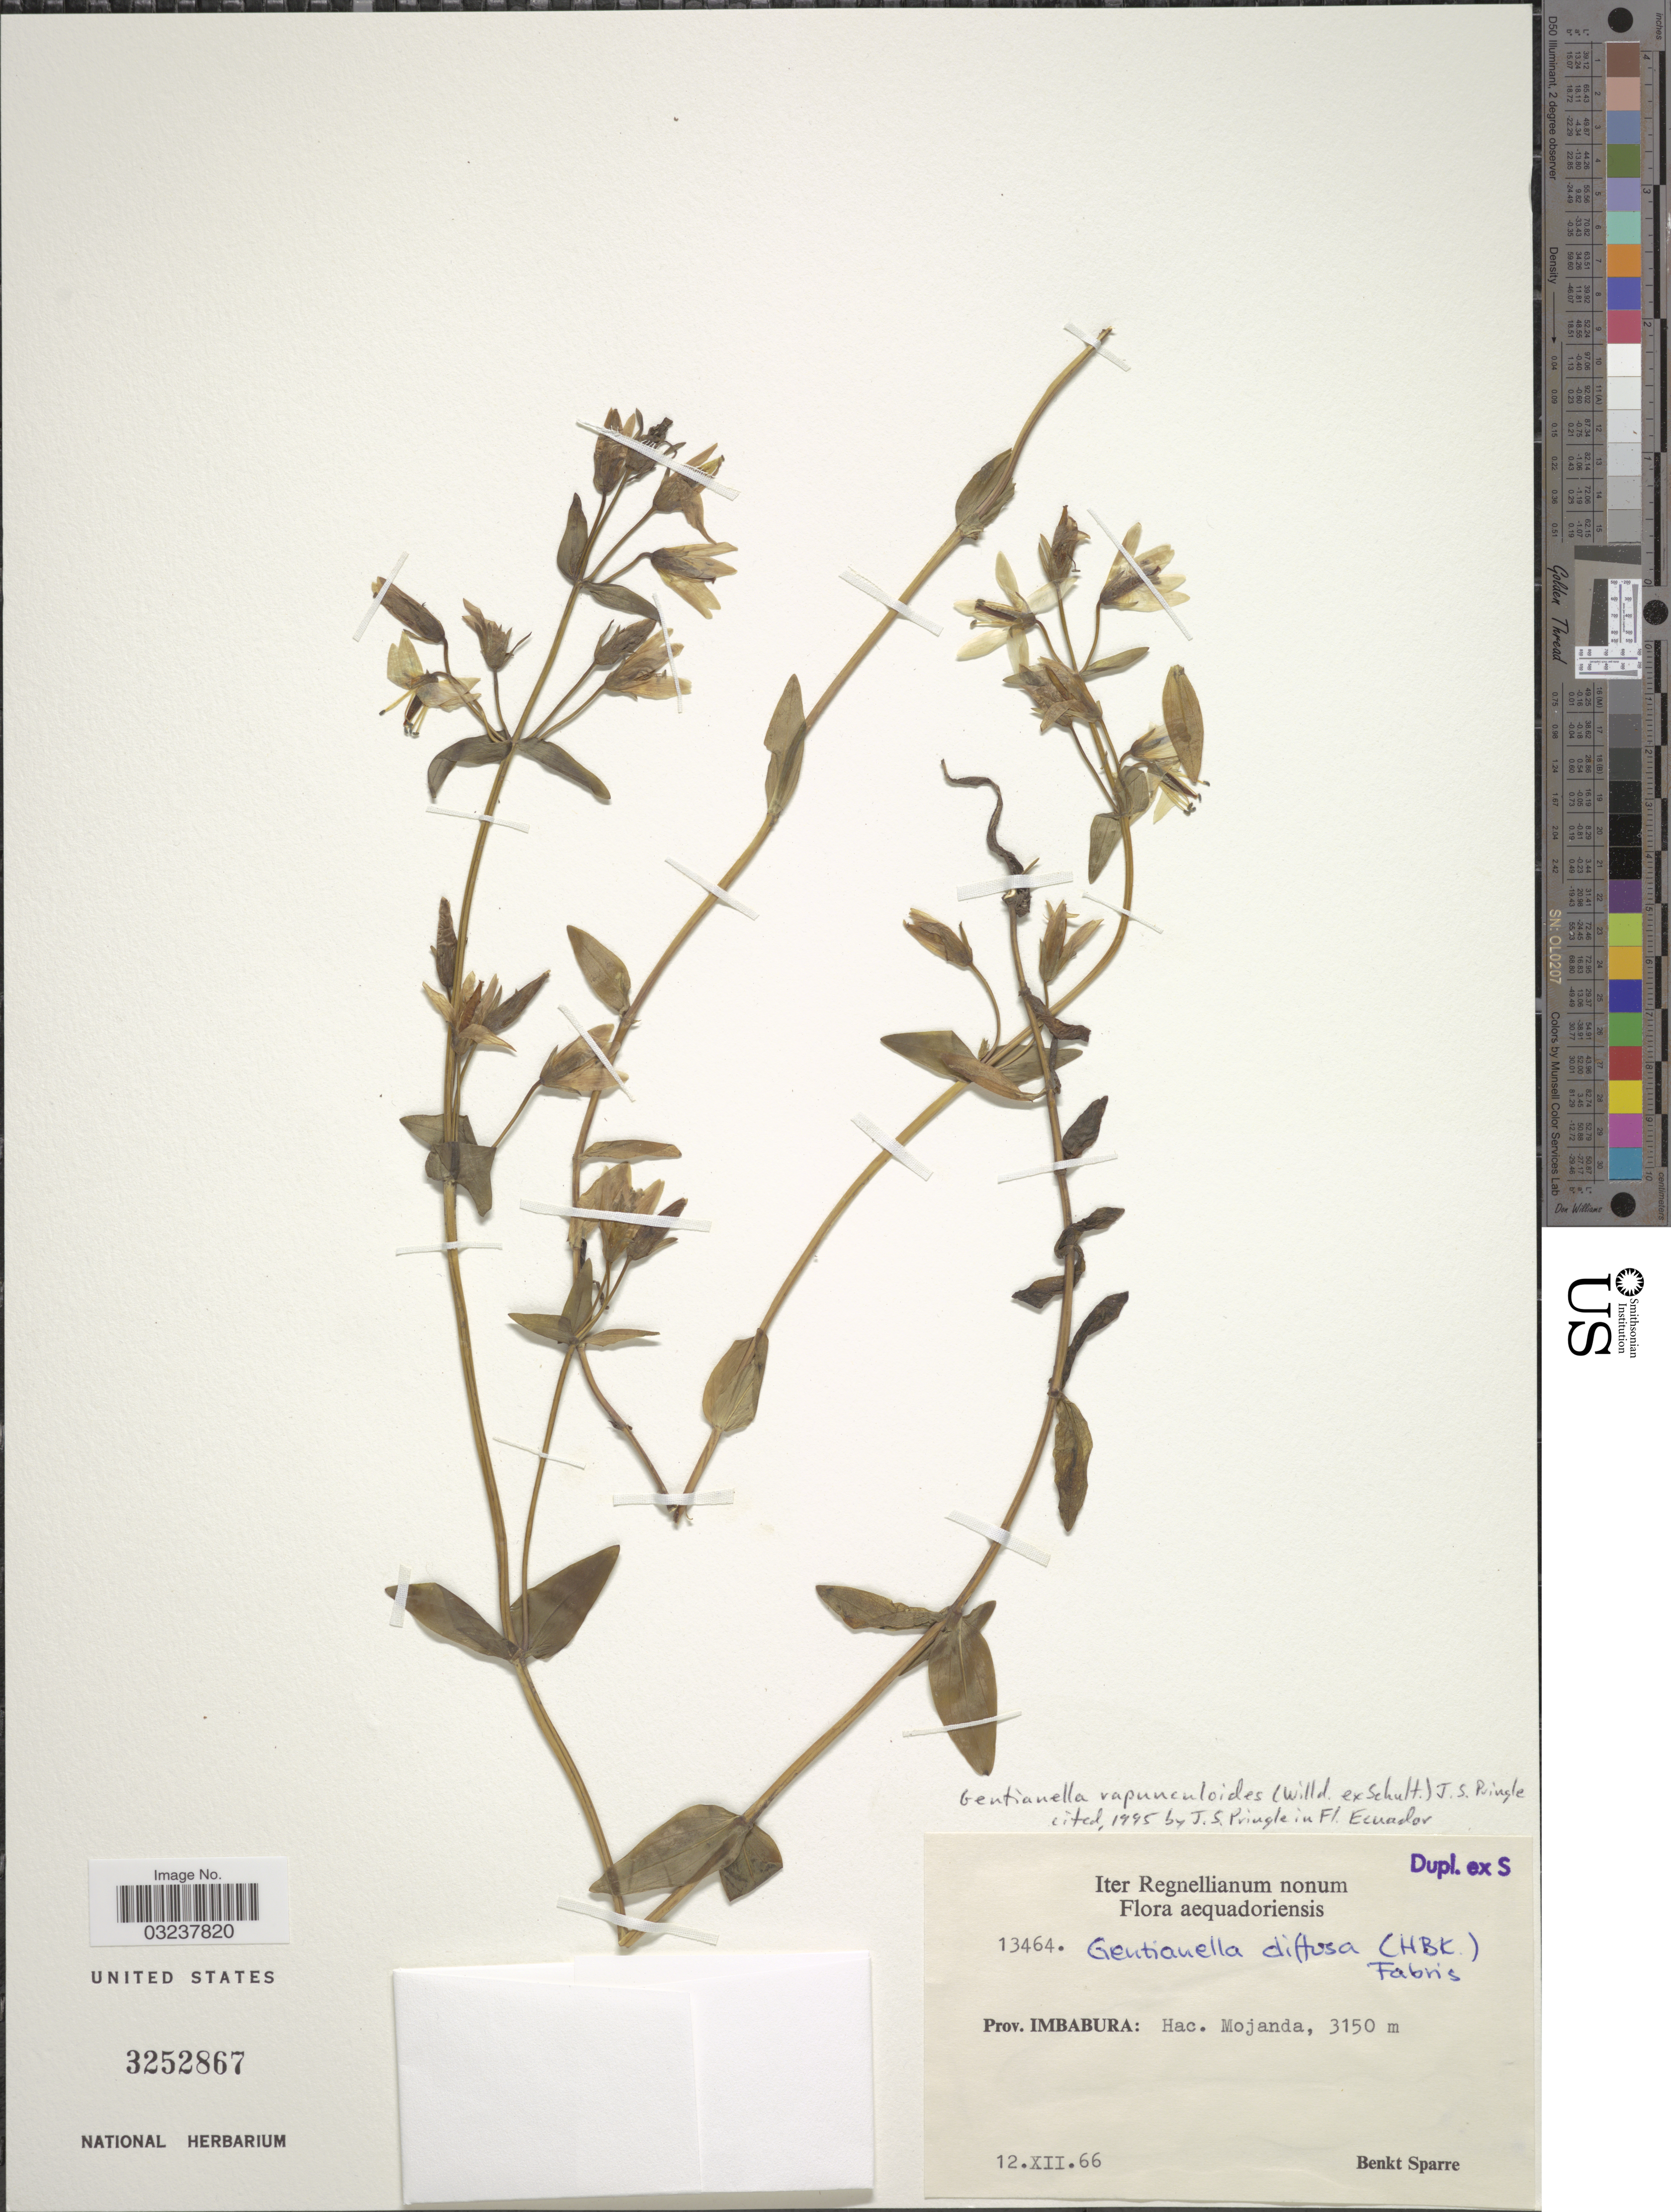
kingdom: Plantae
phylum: Tracheophyta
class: Magnoliopsida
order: Gentianales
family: Gentianaceae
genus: Gentianella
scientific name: Gentianella rapunculoides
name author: (Willd. ex Schult.) J.S. Pringle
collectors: B. Sparre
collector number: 13464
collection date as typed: Transcribed d/m/y: 12/12/66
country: Ecuador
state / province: Imbabura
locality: Hac. Mojanda.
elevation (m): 3150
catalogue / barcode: US 3252867